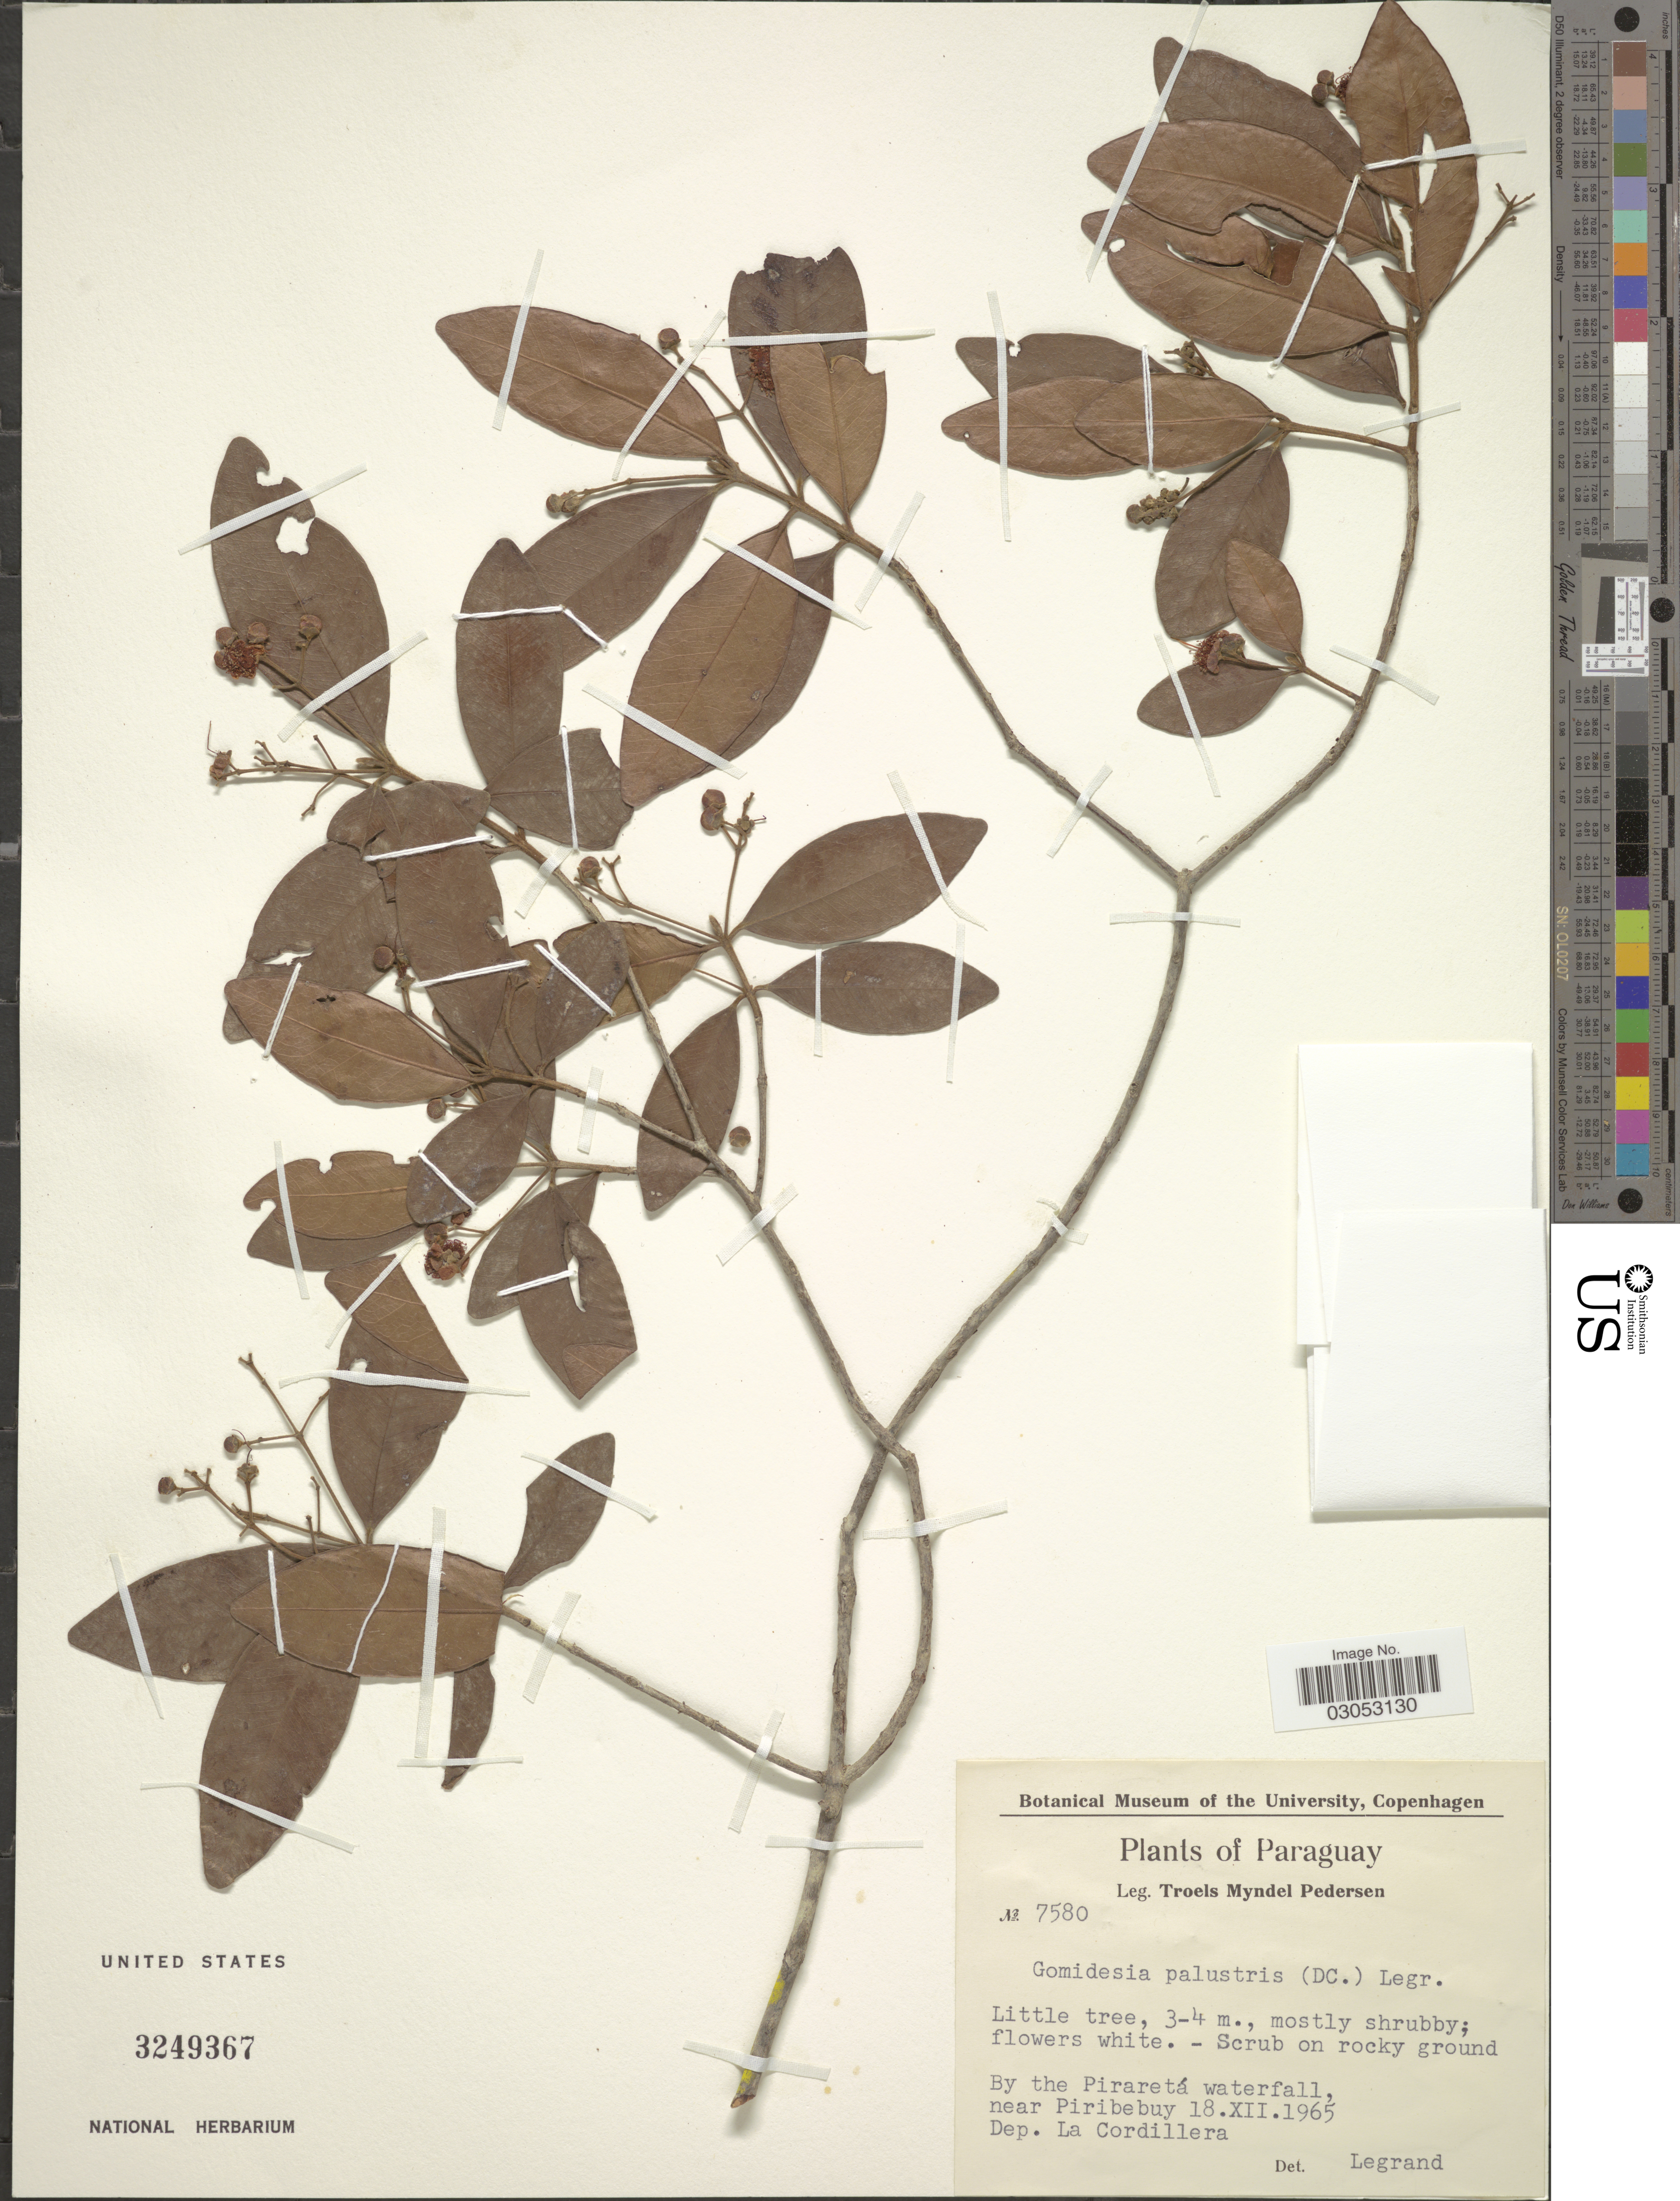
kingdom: Plantae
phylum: Tracheophyta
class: Magnoliopsida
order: Myrtales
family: Myrtaceae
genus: Myrcia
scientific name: Myrcia palustris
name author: DC.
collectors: T. Pederson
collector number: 7580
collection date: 1965-12-18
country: Paraguay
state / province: Cordillera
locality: By the Piraretá waterfall, near Piribebuy, Dep. La Cordillera.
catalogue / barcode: US 3249367